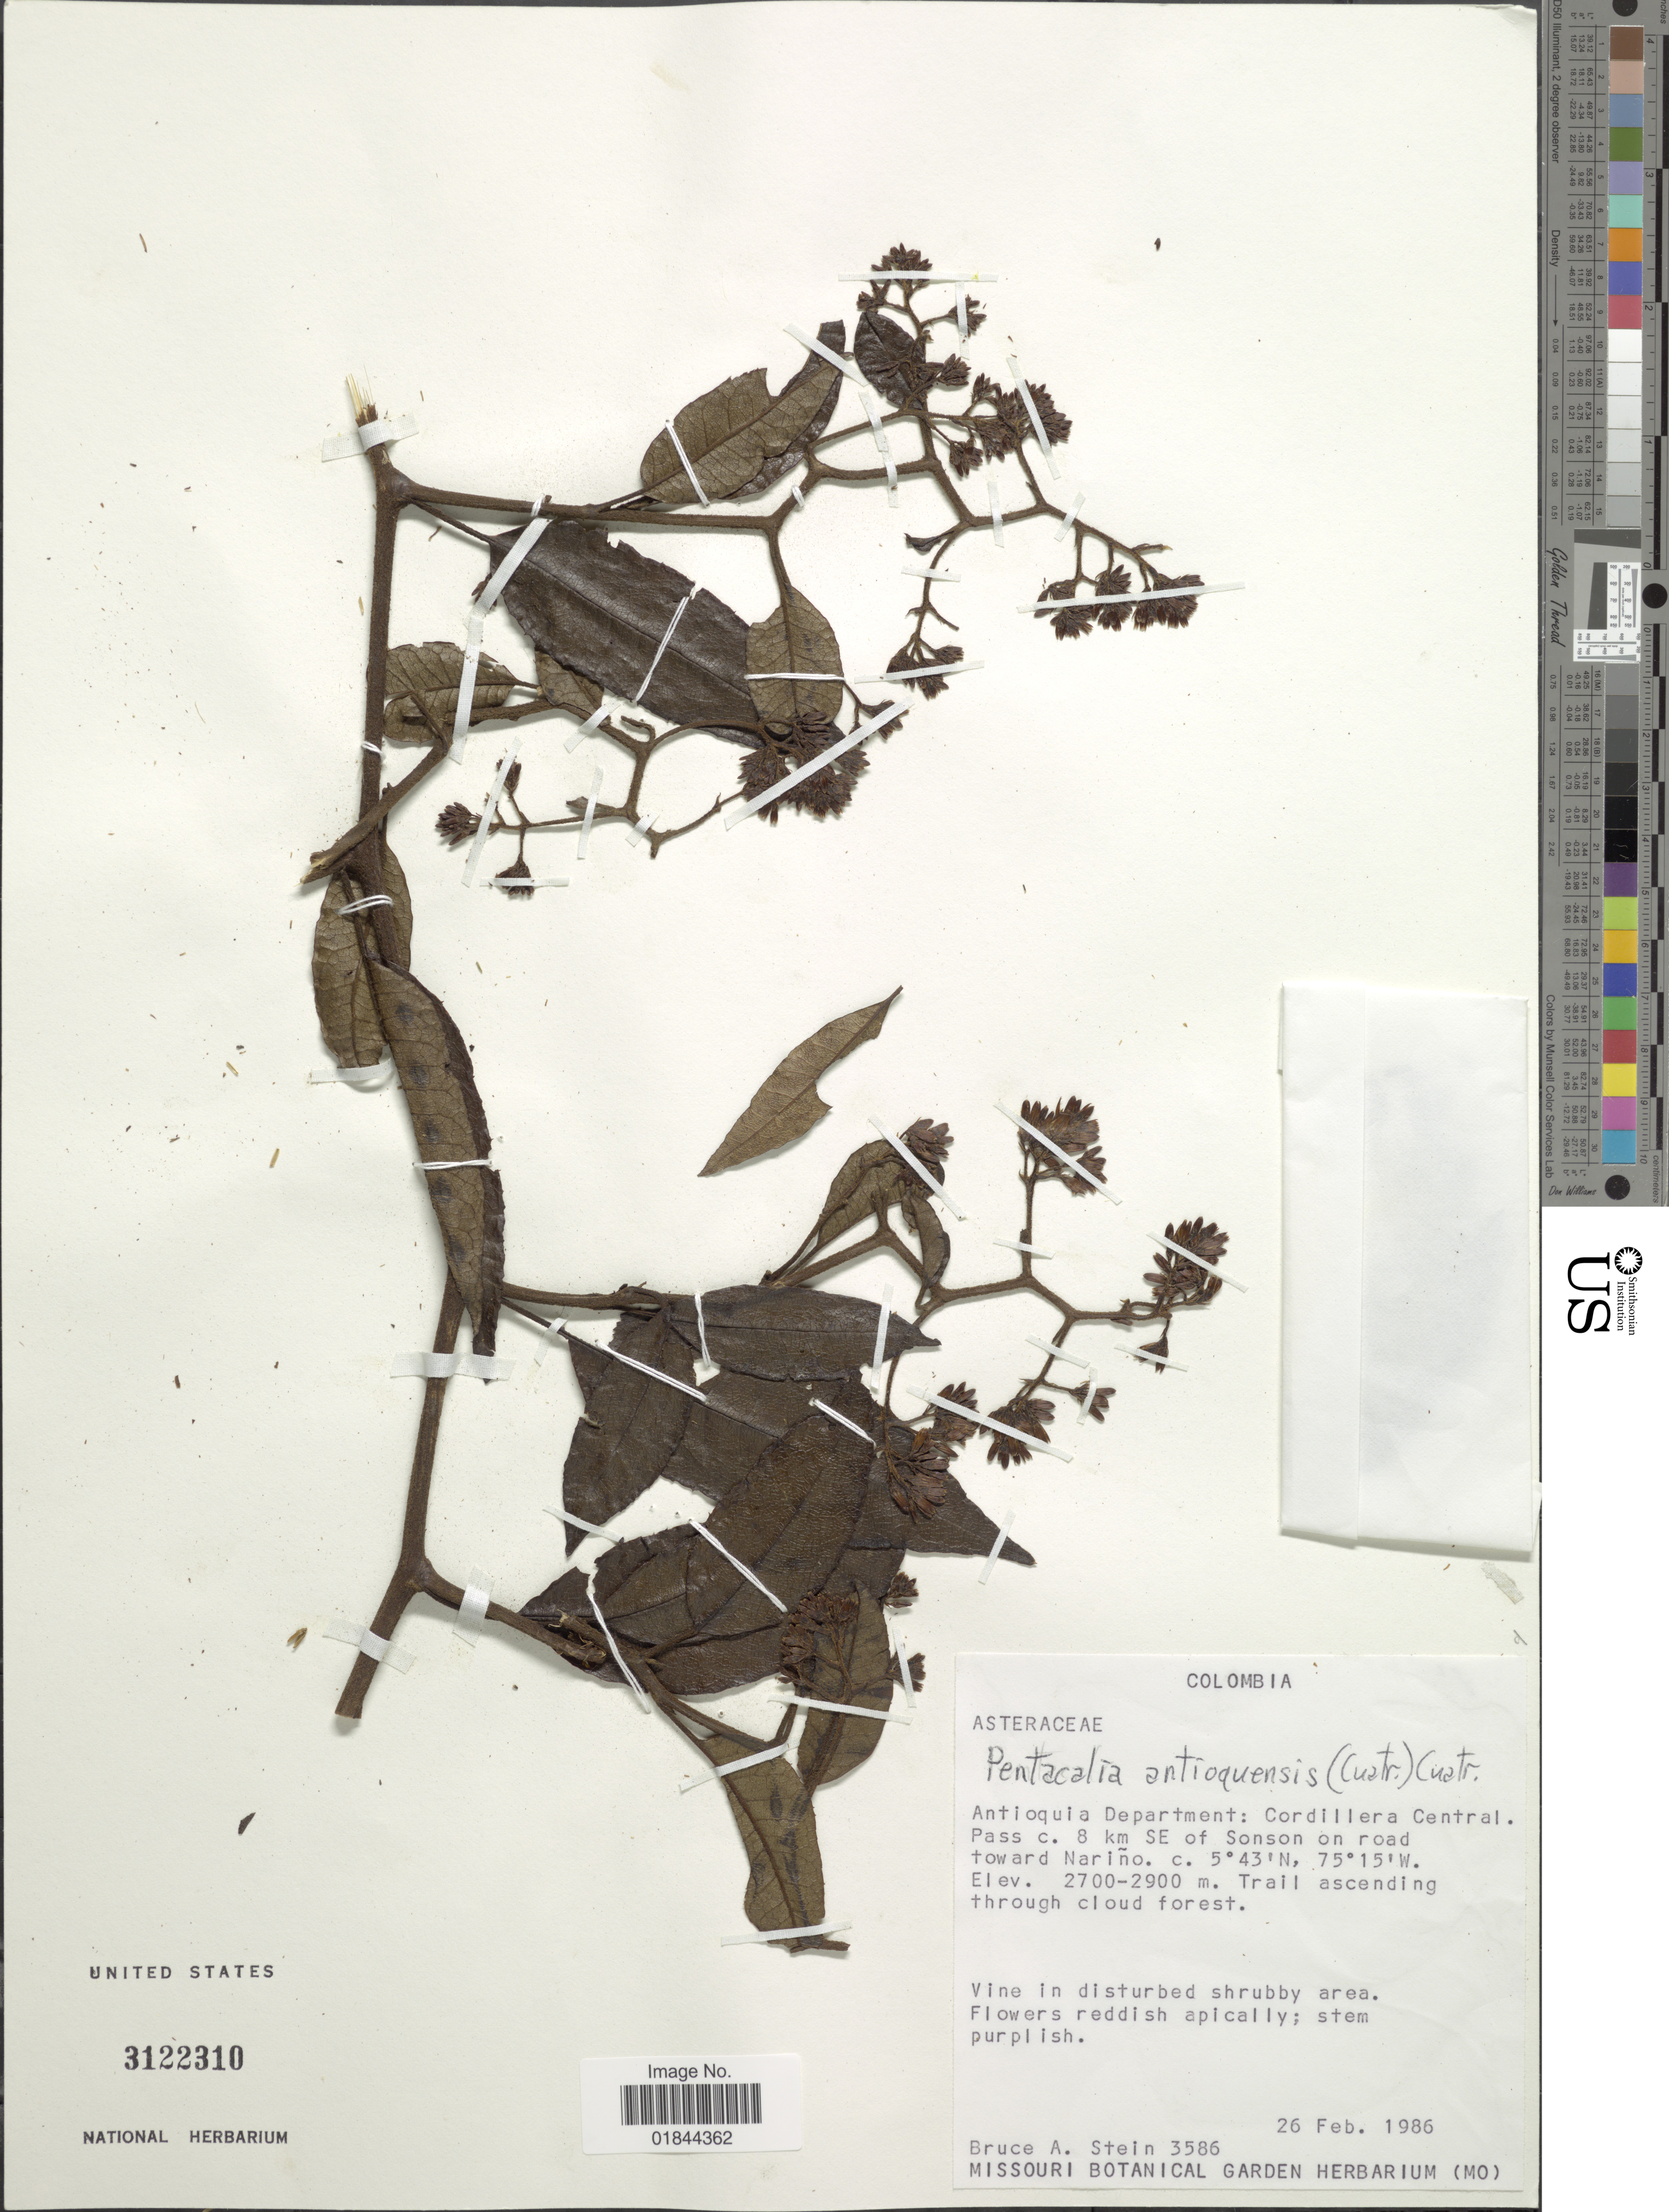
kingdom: Plantae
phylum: Tracheophyta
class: Magnoliopsida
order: Asterales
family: Asteraceae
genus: Pentacalia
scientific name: Pentacalia antioquensis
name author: (Cuatrec.) Cuatrec.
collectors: B. A. Stein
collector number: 3586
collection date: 1986-02-26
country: Colombia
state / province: Antioquia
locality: Antioquia Department: Cordillera Central. Pass c. 8 km SE of Sonson on road toward Nariño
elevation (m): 2700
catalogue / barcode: US 3122310